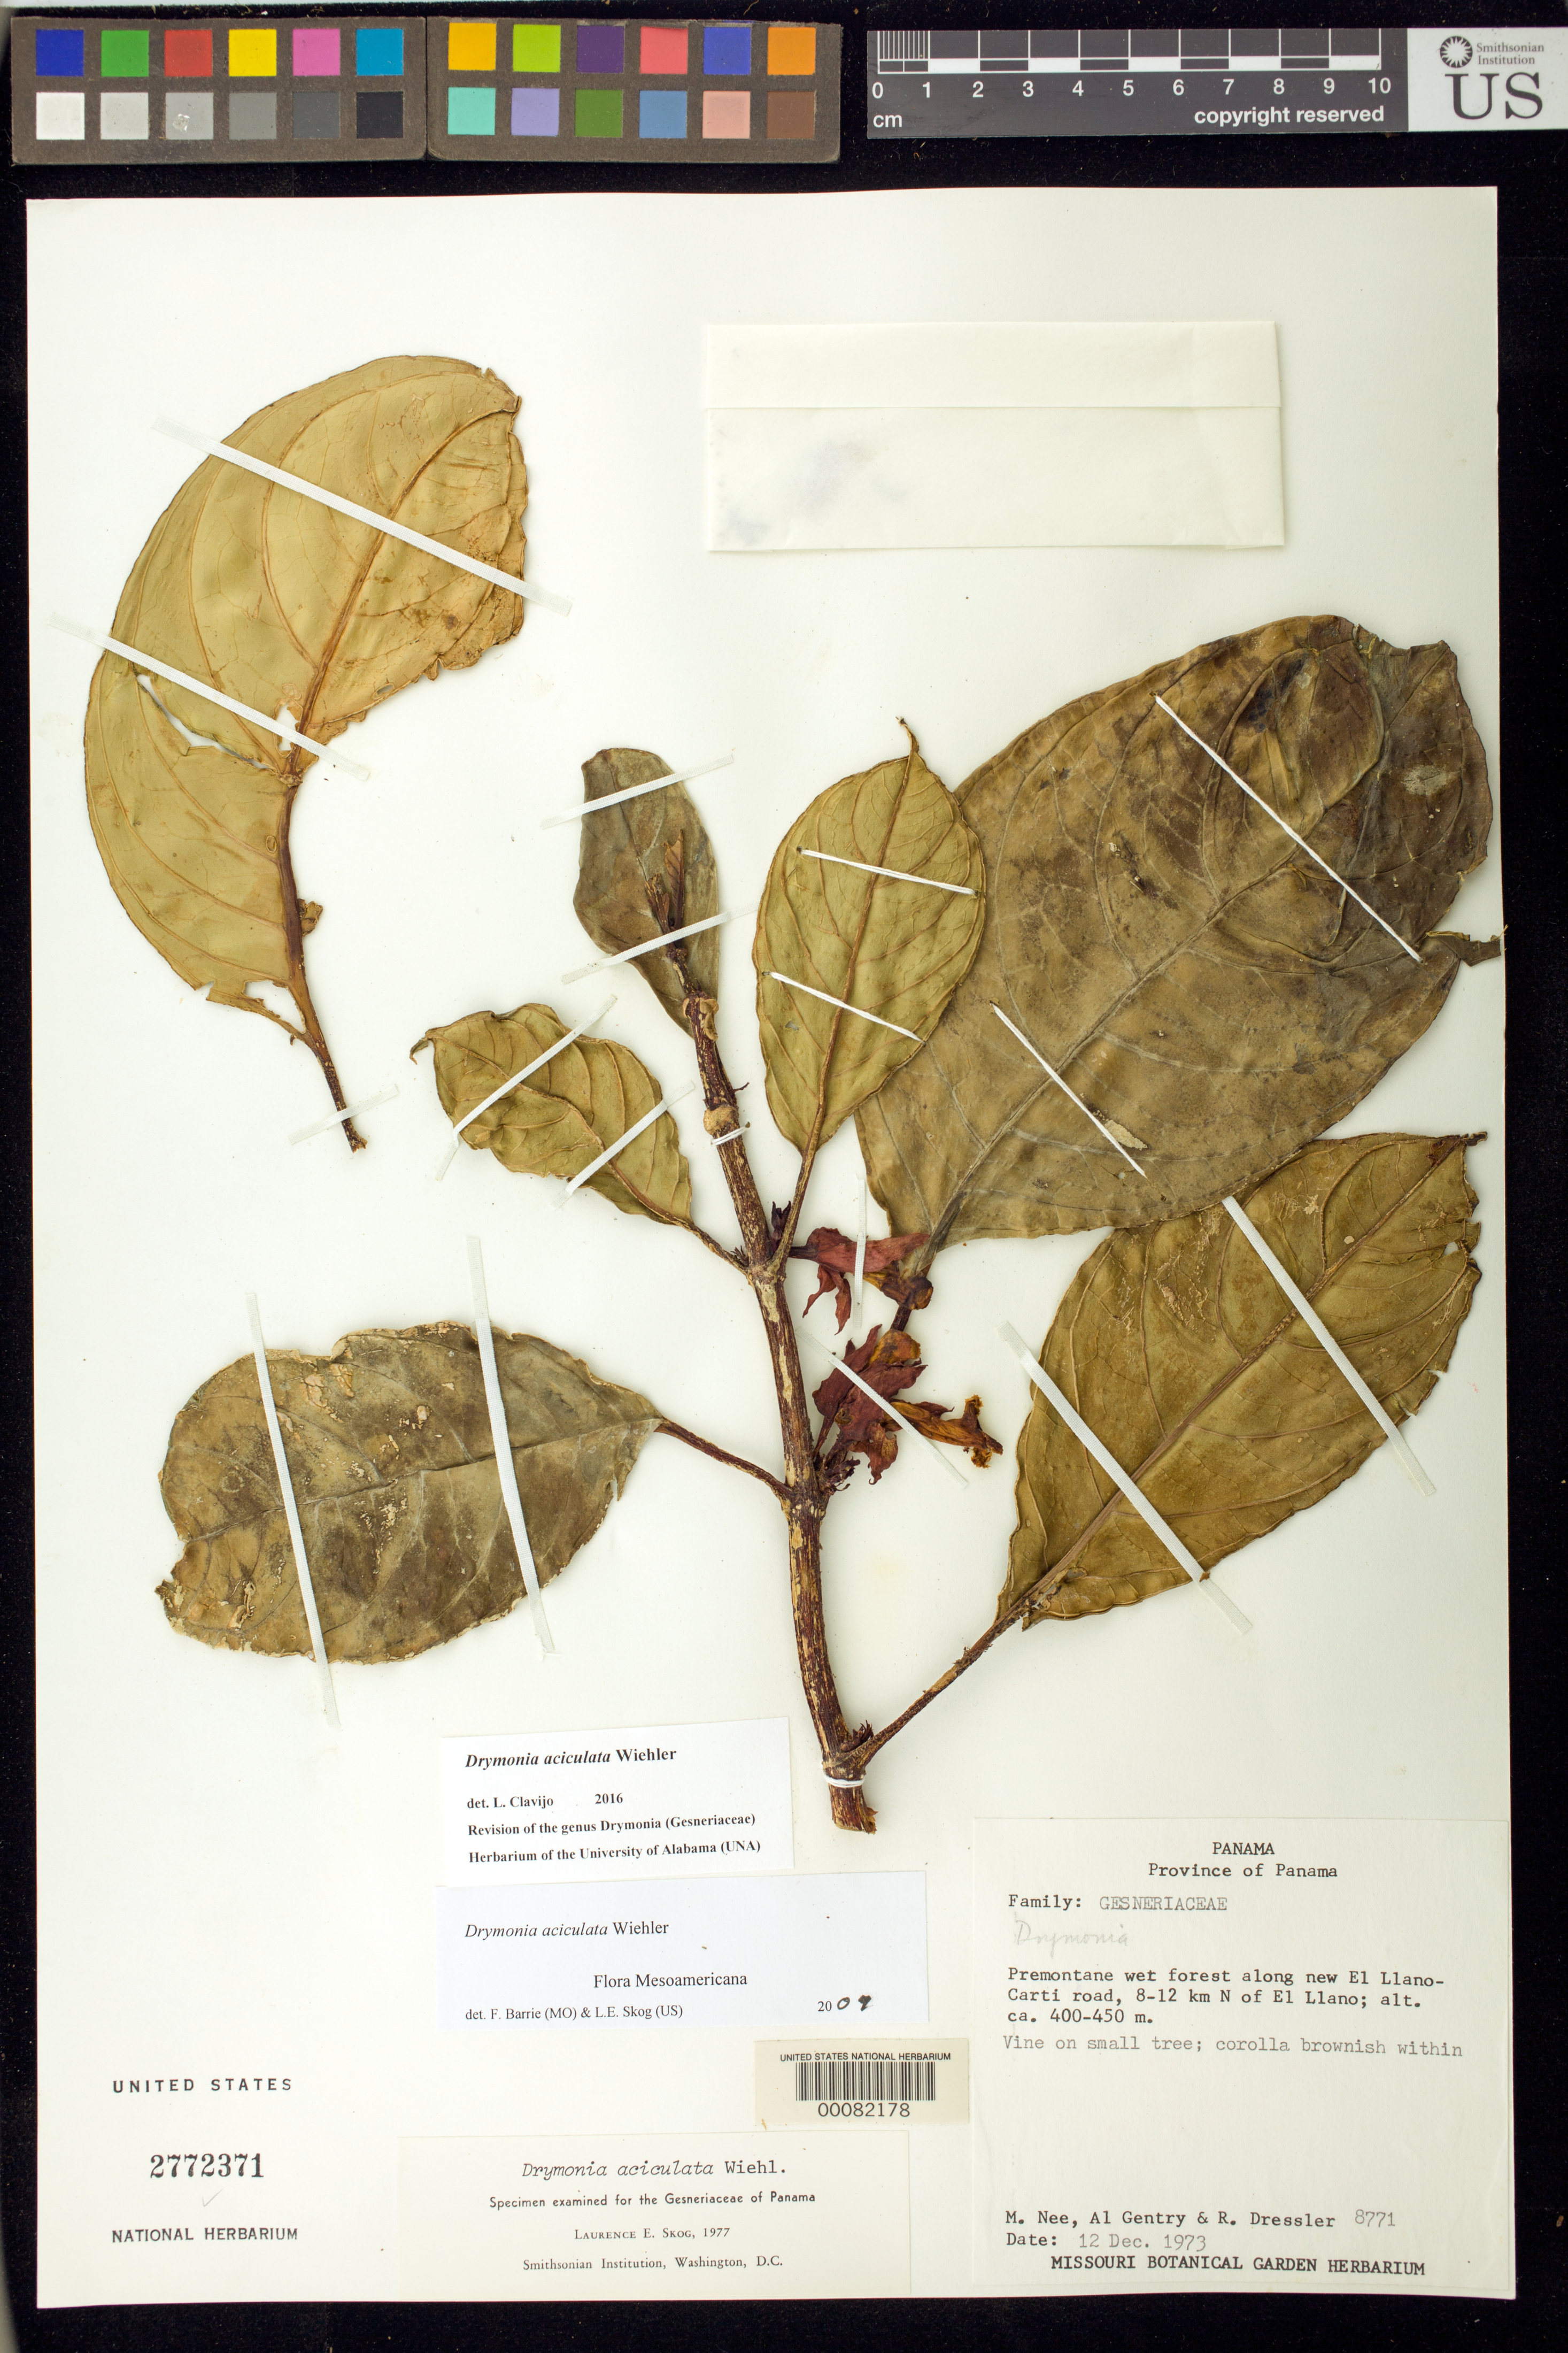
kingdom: Plantae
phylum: Tracheophyta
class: Magnoliopsida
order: Lamiales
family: Gesneriaceae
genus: Drymonia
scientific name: Drymonia aciculata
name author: Wiehler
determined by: Clark, J. L., (SEL), The Marie Selby Botanical Garden (UNITED STATES)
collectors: M. Nee, A. H. Gentry & R. Dressler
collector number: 8771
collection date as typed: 12 Dec 1973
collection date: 1973-12-12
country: Panama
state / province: Panamá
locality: Along new El Llano-Carti road, 8-12 km N of El Llano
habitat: Premontane wet forest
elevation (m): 400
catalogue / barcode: US 2772371